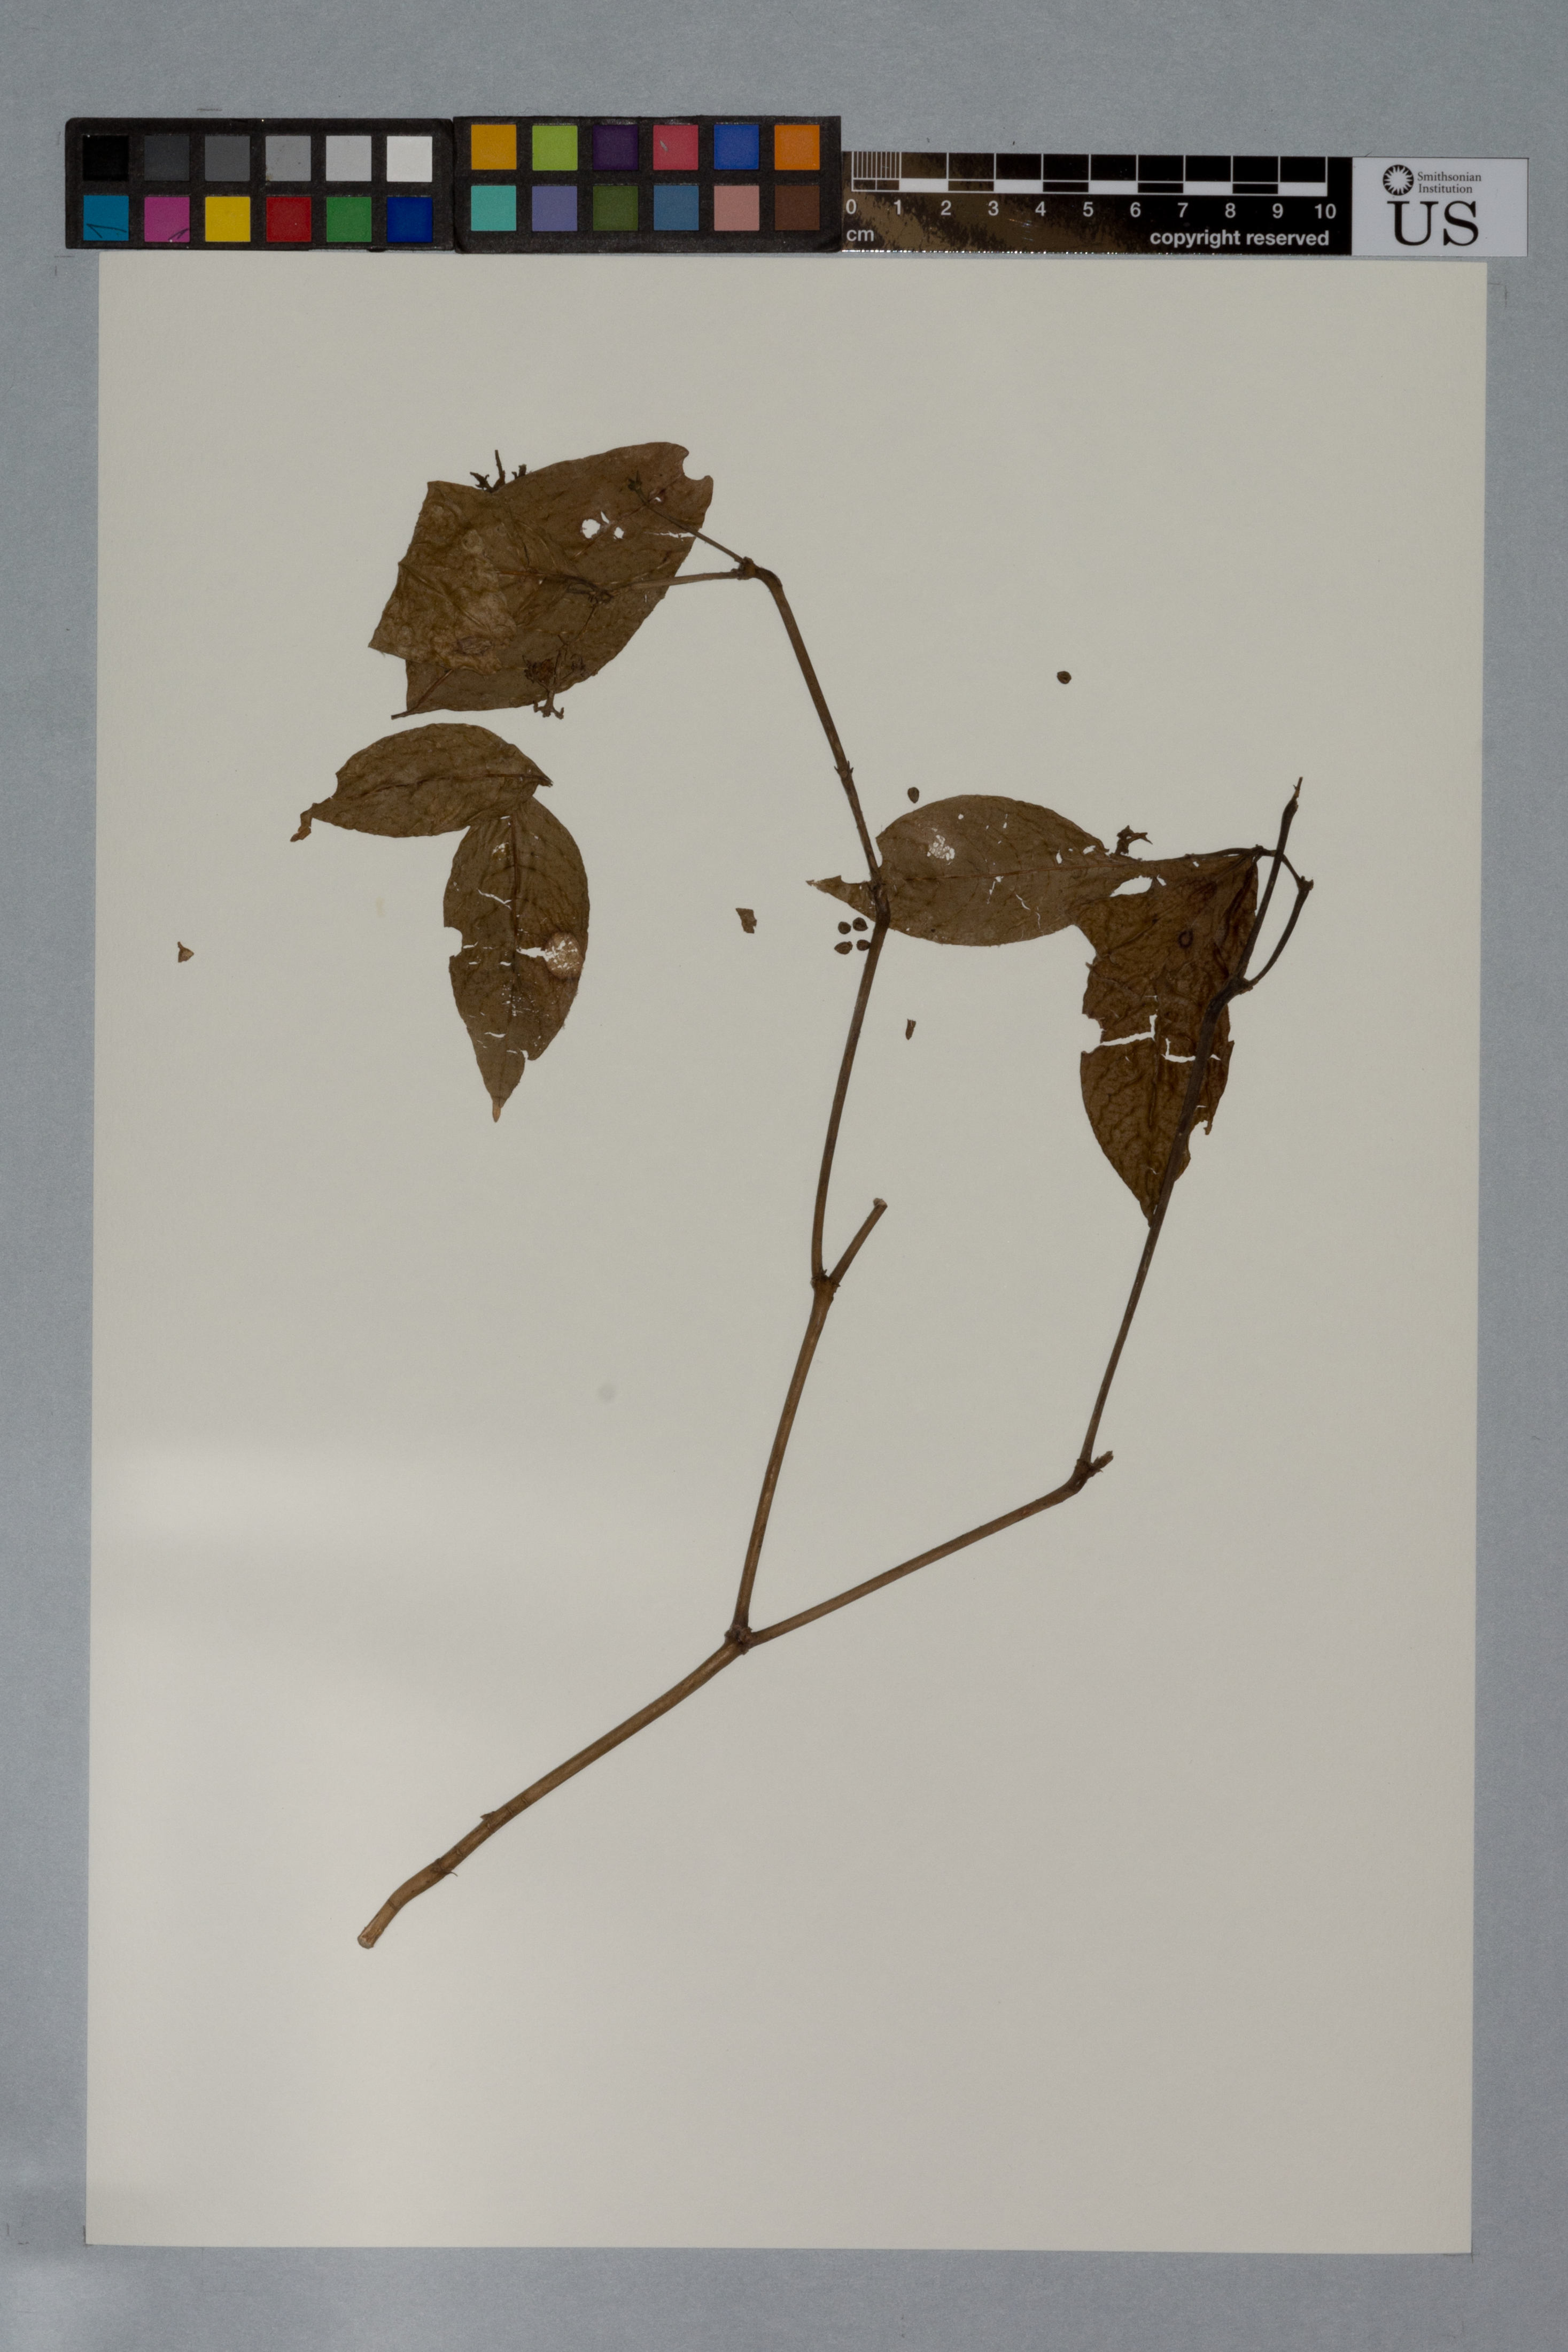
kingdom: Plantae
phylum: Tracheophyta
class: Magnoliopsida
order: Gentianales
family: Rubiaceae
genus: Palicourea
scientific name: Palicourea gracilenta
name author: (Müll. Arg.) Delprete & J.H. Kirkbr.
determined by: Kirkbride, J. H., Jr.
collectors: P. Acevedo-Rodr., C. Feuillet, T. McDowell & S. Tiwari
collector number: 3349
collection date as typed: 23 Feb 1990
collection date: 1990-02-23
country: Guyana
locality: U. Takutu - U. Essequibo. Rupununi area, Surama Village, dirt road towards main road.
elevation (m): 85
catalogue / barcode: US 3426845